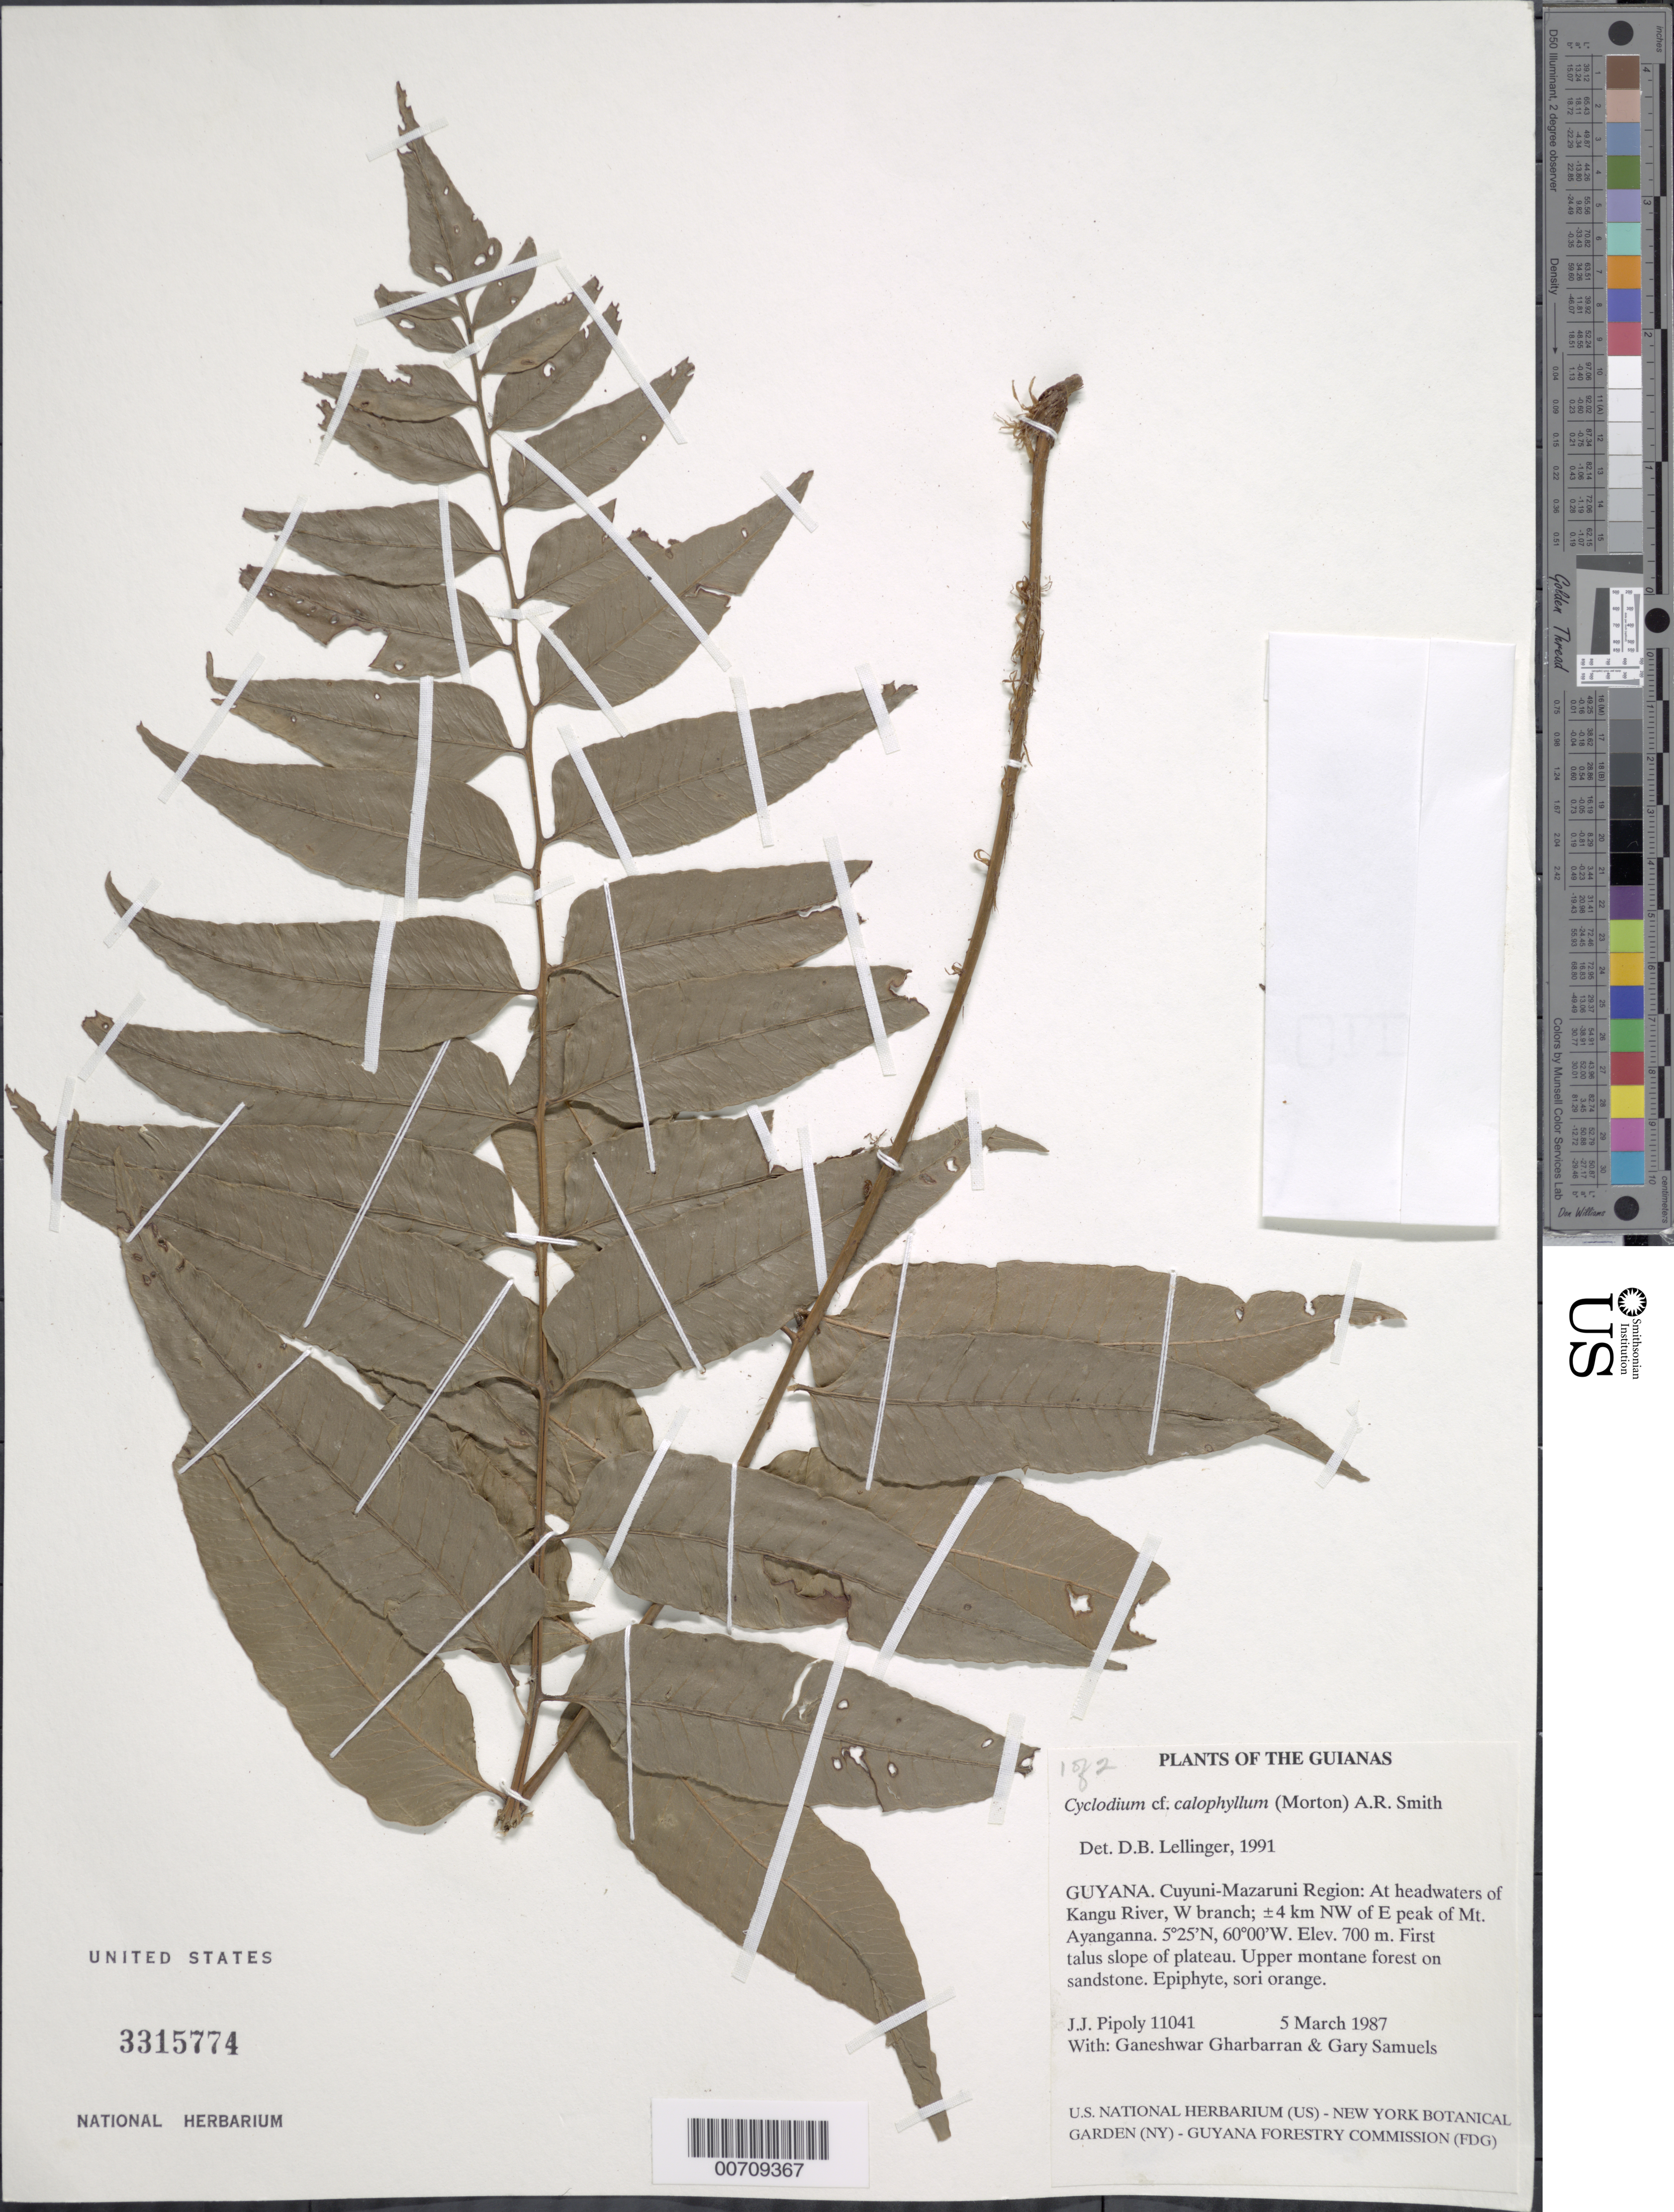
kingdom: Plantae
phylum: Tracheophyta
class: Polypodiopsida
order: Polypodiales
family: Dryopteridaceae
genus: Cyclodium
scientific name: Cyclodium calophyllum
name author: (C.V. Morton) A.R. Sm.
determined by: Lellinger, David B., (BOT), Smithsonian Institution - National Museum of Natural History (UNITED STATES)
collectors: J. J. Pipoly, G. Gharbarran & G. Samuels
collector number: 11041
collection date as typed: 5 March 1987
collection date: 1987-03-05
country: Guyana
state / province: Cuyuni-Mazaruni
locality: Headwaters of Kangu R., W branch; ±4 km NW of E peak of Mt. Ayanganna. First talus slope of plateau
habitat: Upper montane forest on sandstone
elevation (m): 700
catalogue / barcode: US 3315774